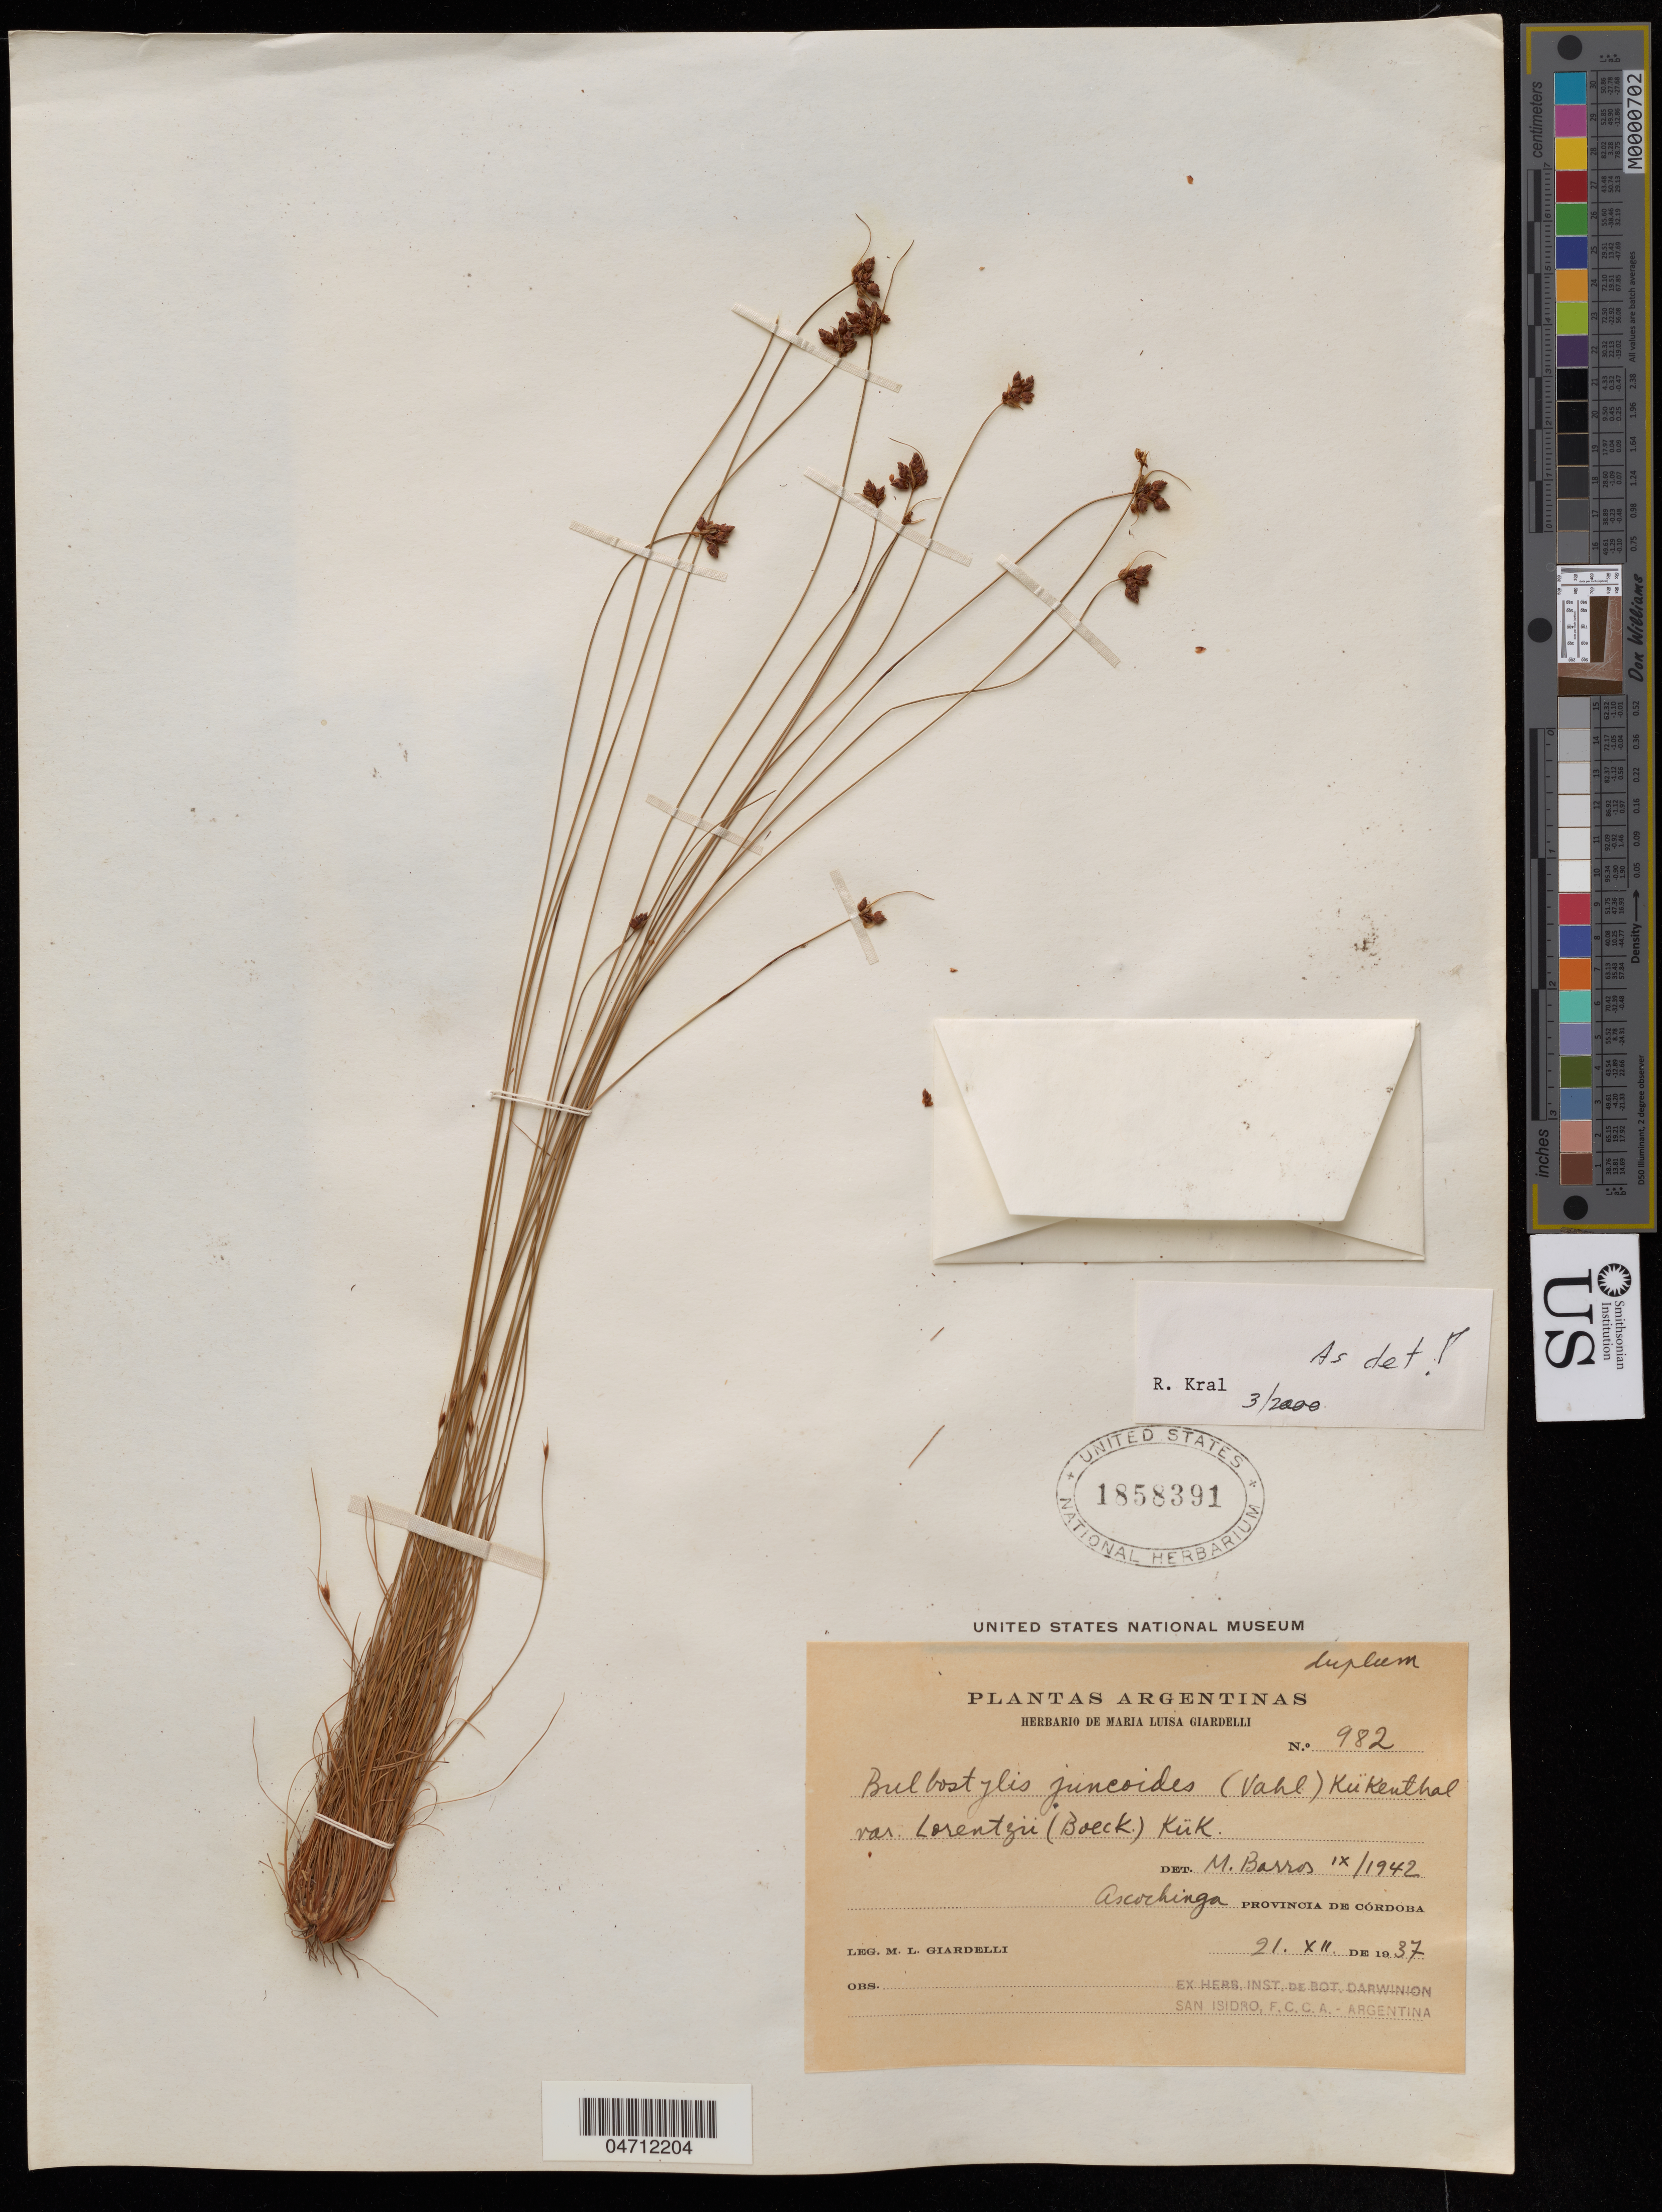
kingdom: Plantae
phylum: Tracheophyta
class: Liliopsida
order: Poales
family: Cyperaceae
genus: Bulbostylis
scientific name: Bulbostylis juncoides var. lorentzii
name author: (Boeckeler) Kük. ex Osten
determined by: Kral, Robert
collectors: M. Giardelli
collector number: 983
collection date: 1937-12-21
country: Argentina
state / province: Cordoba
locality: Aseochinga.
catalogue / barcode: US 1858391